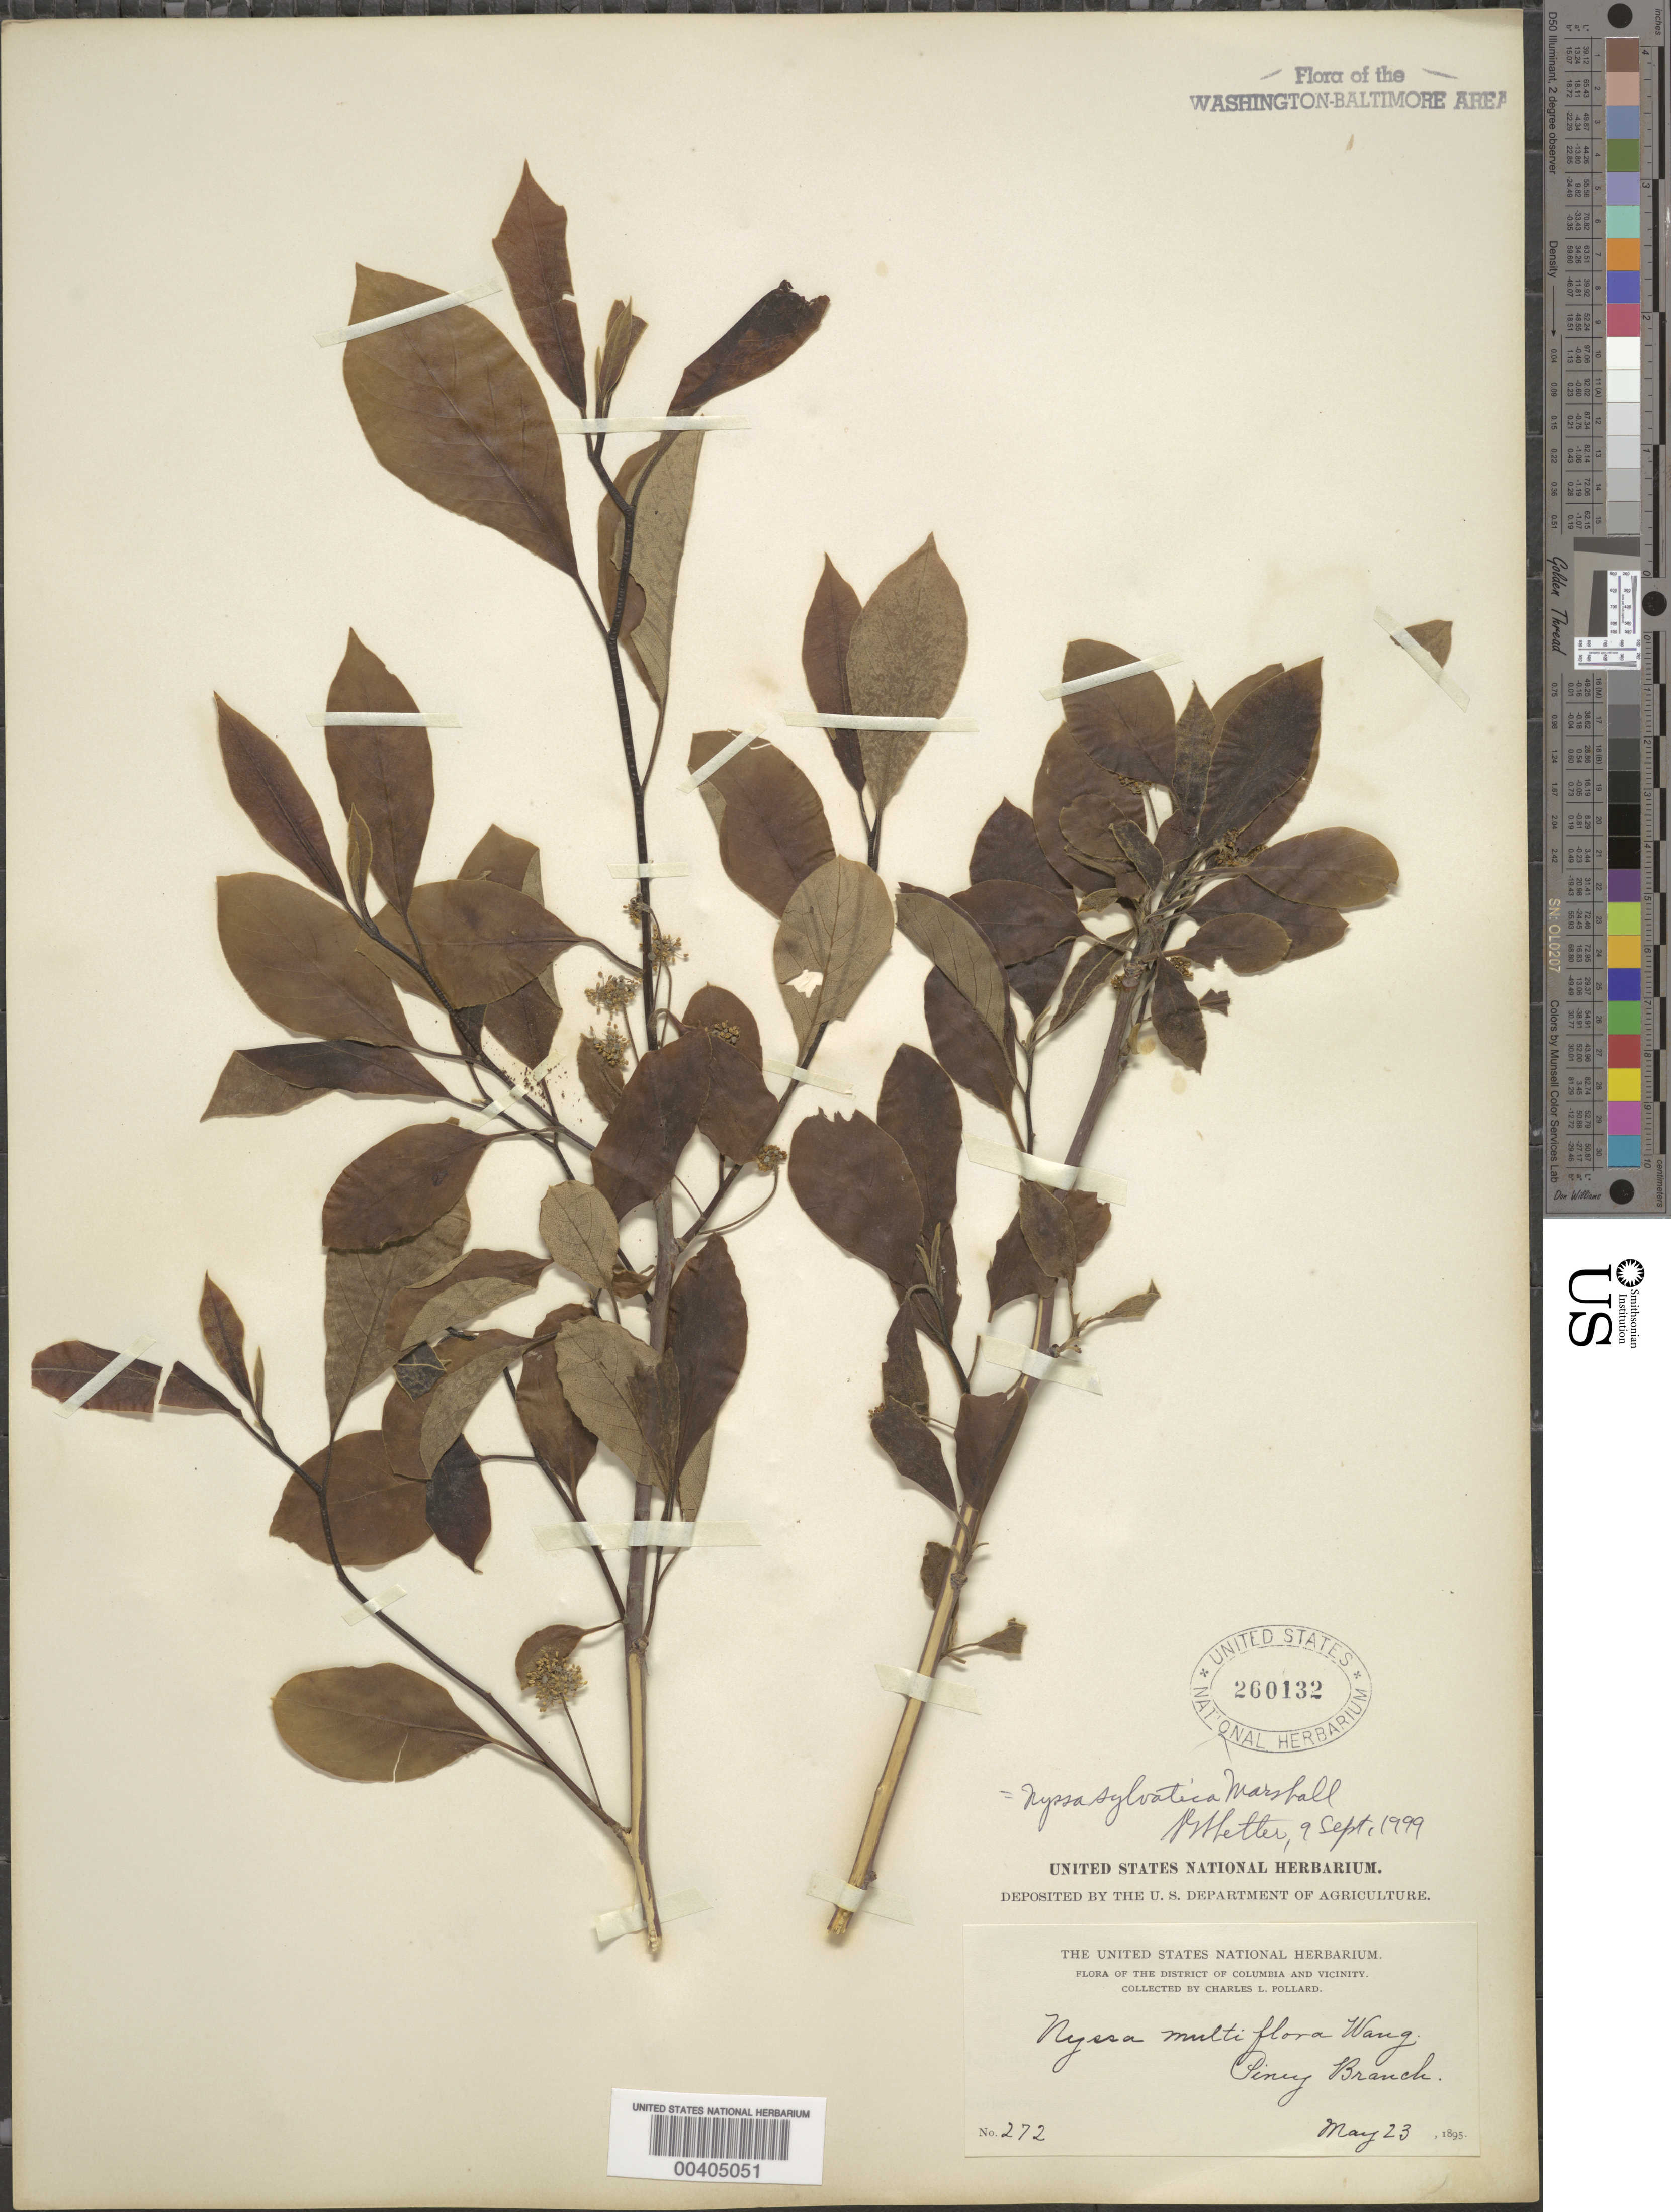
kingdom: Plantae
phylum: Tracheophyta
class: Magnoliopsida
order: Cornales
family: Nyssaceae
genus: Nyssa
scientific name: Nyssa sylvatica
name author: Marshall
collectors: C. L. Pollard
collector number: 272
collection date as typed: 23 May 1895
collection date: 1895-05-23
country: United States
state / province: District of Columbia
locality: Piney Branch Rock Creek Park & vicinity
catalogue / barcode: US 260132